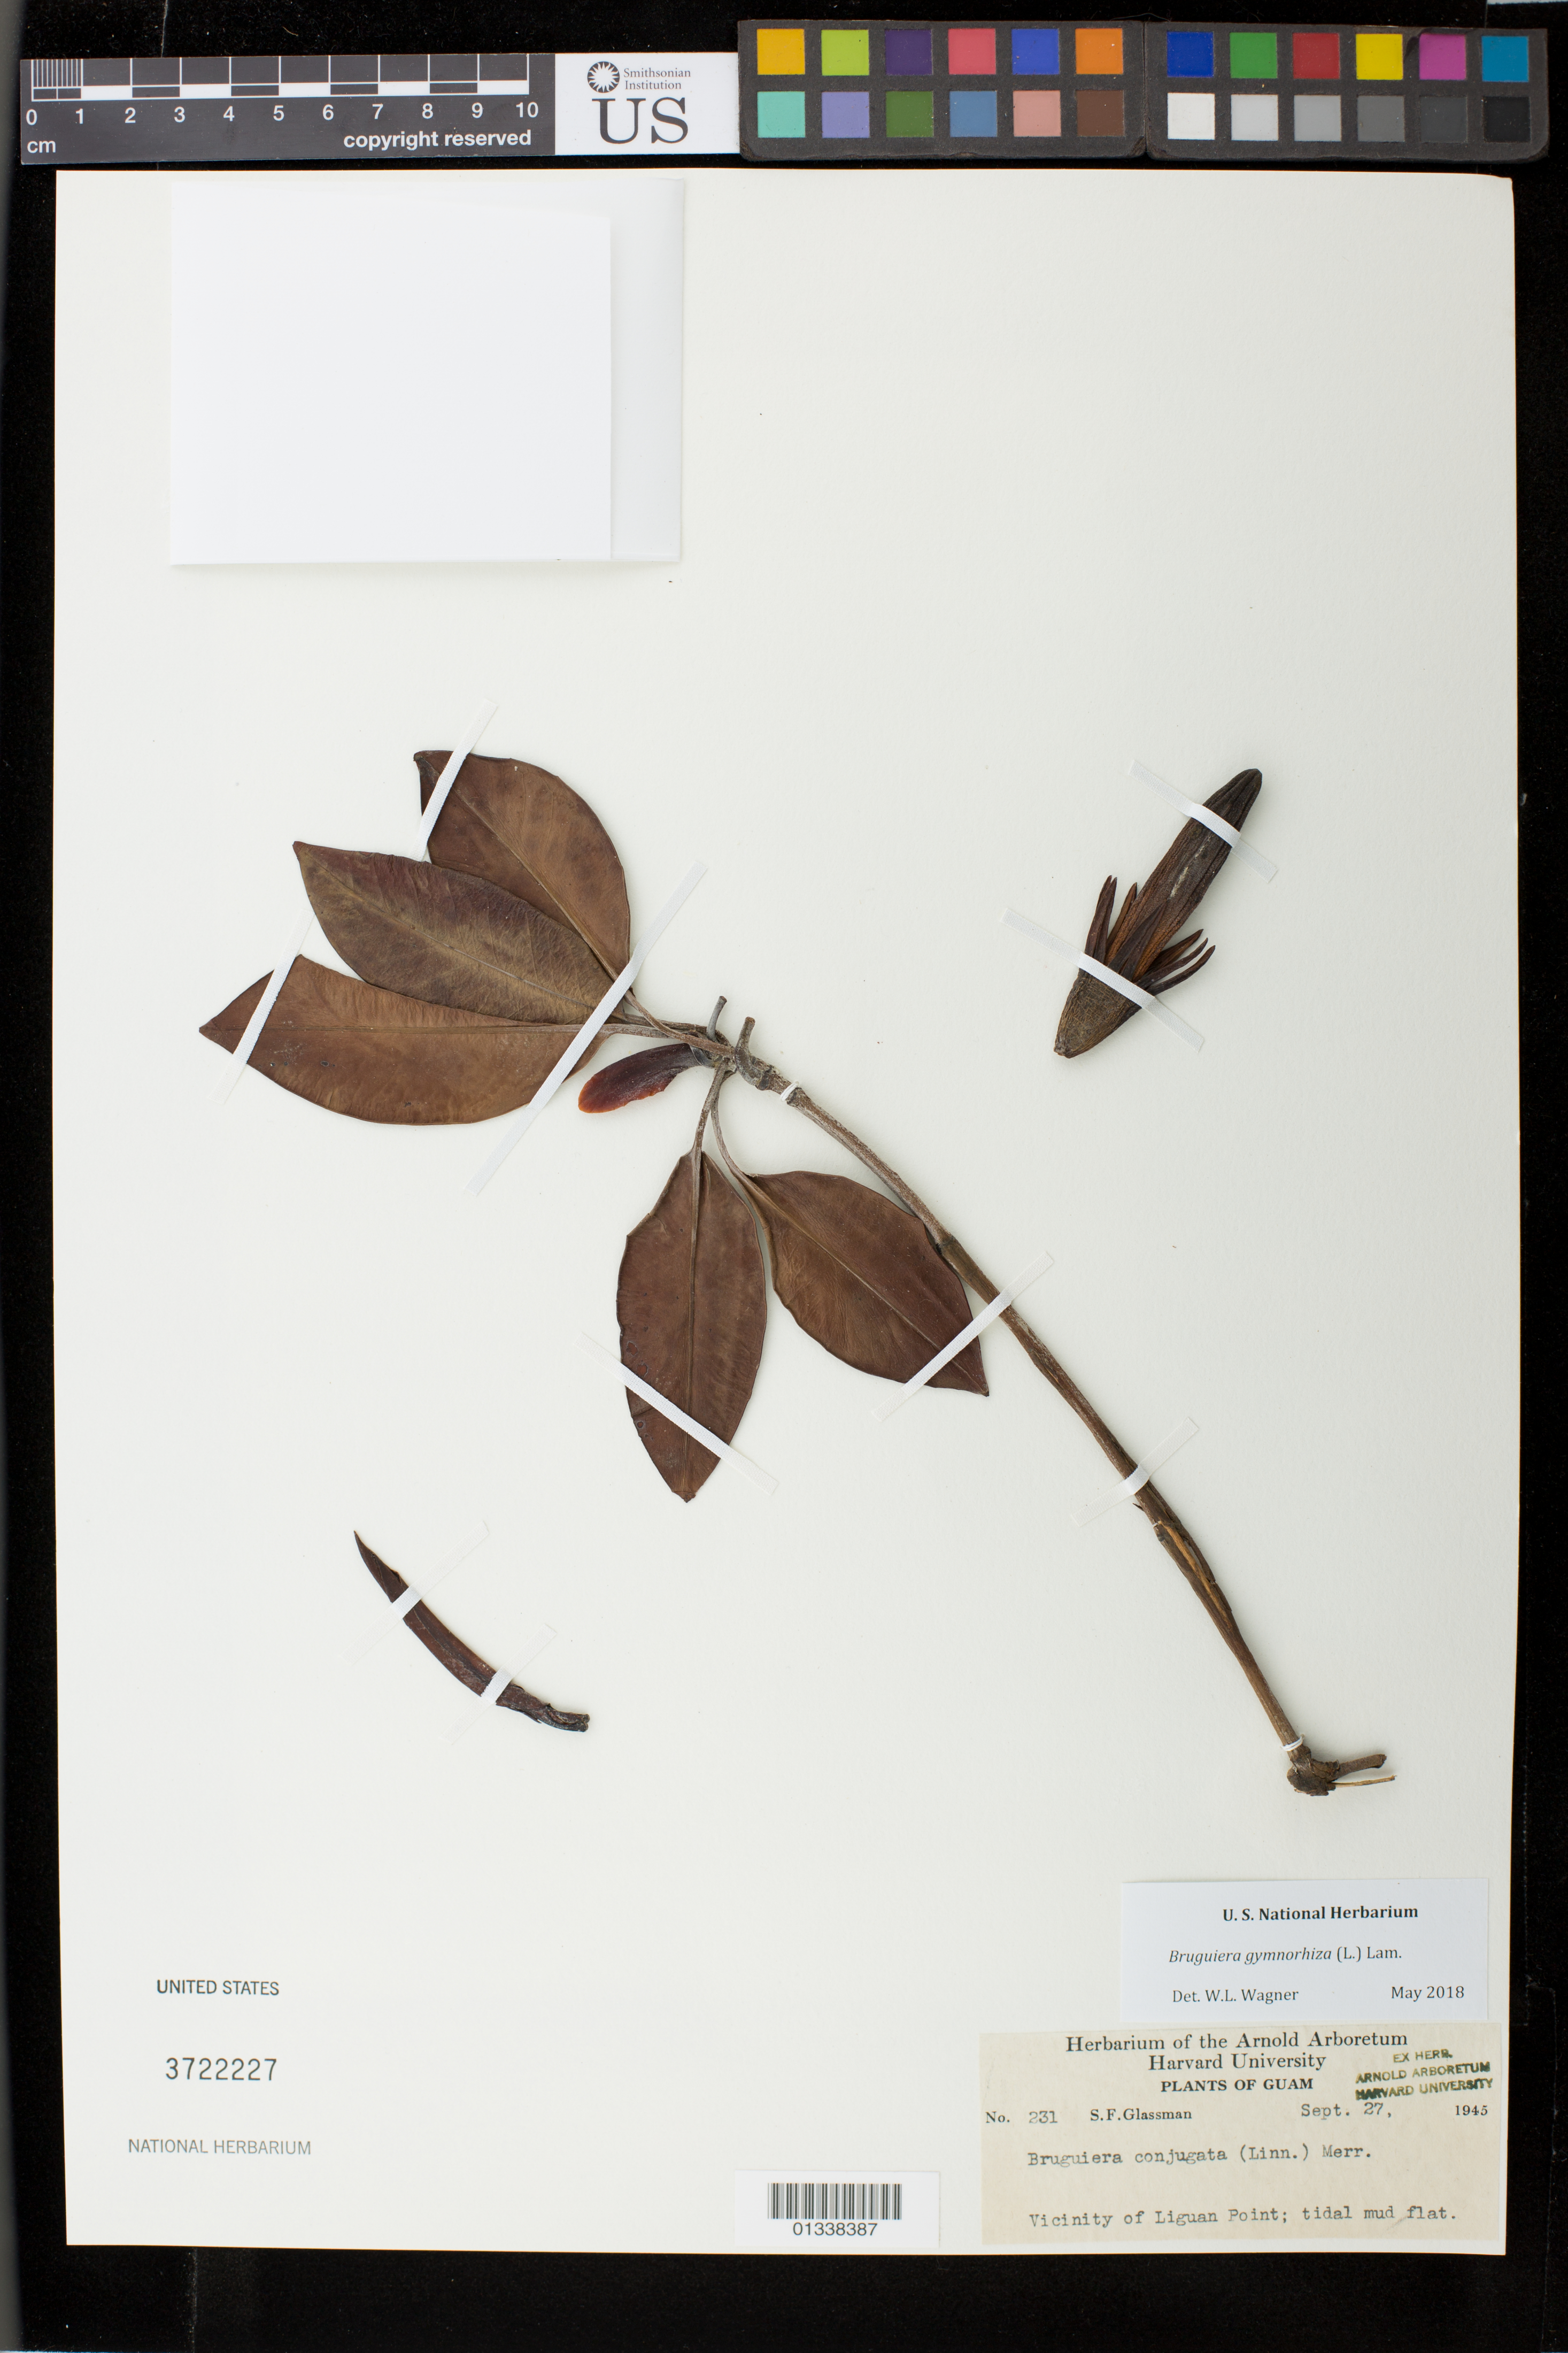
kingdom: Plantae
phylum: Tracheophyta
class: Magnoliopsida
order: Malpighiales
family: Rhizophoraceae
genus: Bruguiera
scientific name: Bruguiera gymnorhiza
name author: (L.) Savigny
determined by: Wagner, W. L., (BOT), Smithsonian Institution - National Museum of Natural History (UNITED STATES)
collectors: S. F. Glassman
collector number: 231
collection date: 1945-09-27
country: Guam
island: Guam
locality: Vicinity of Liguan Point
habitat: Tidal mud flat.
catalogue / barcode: US 3722227